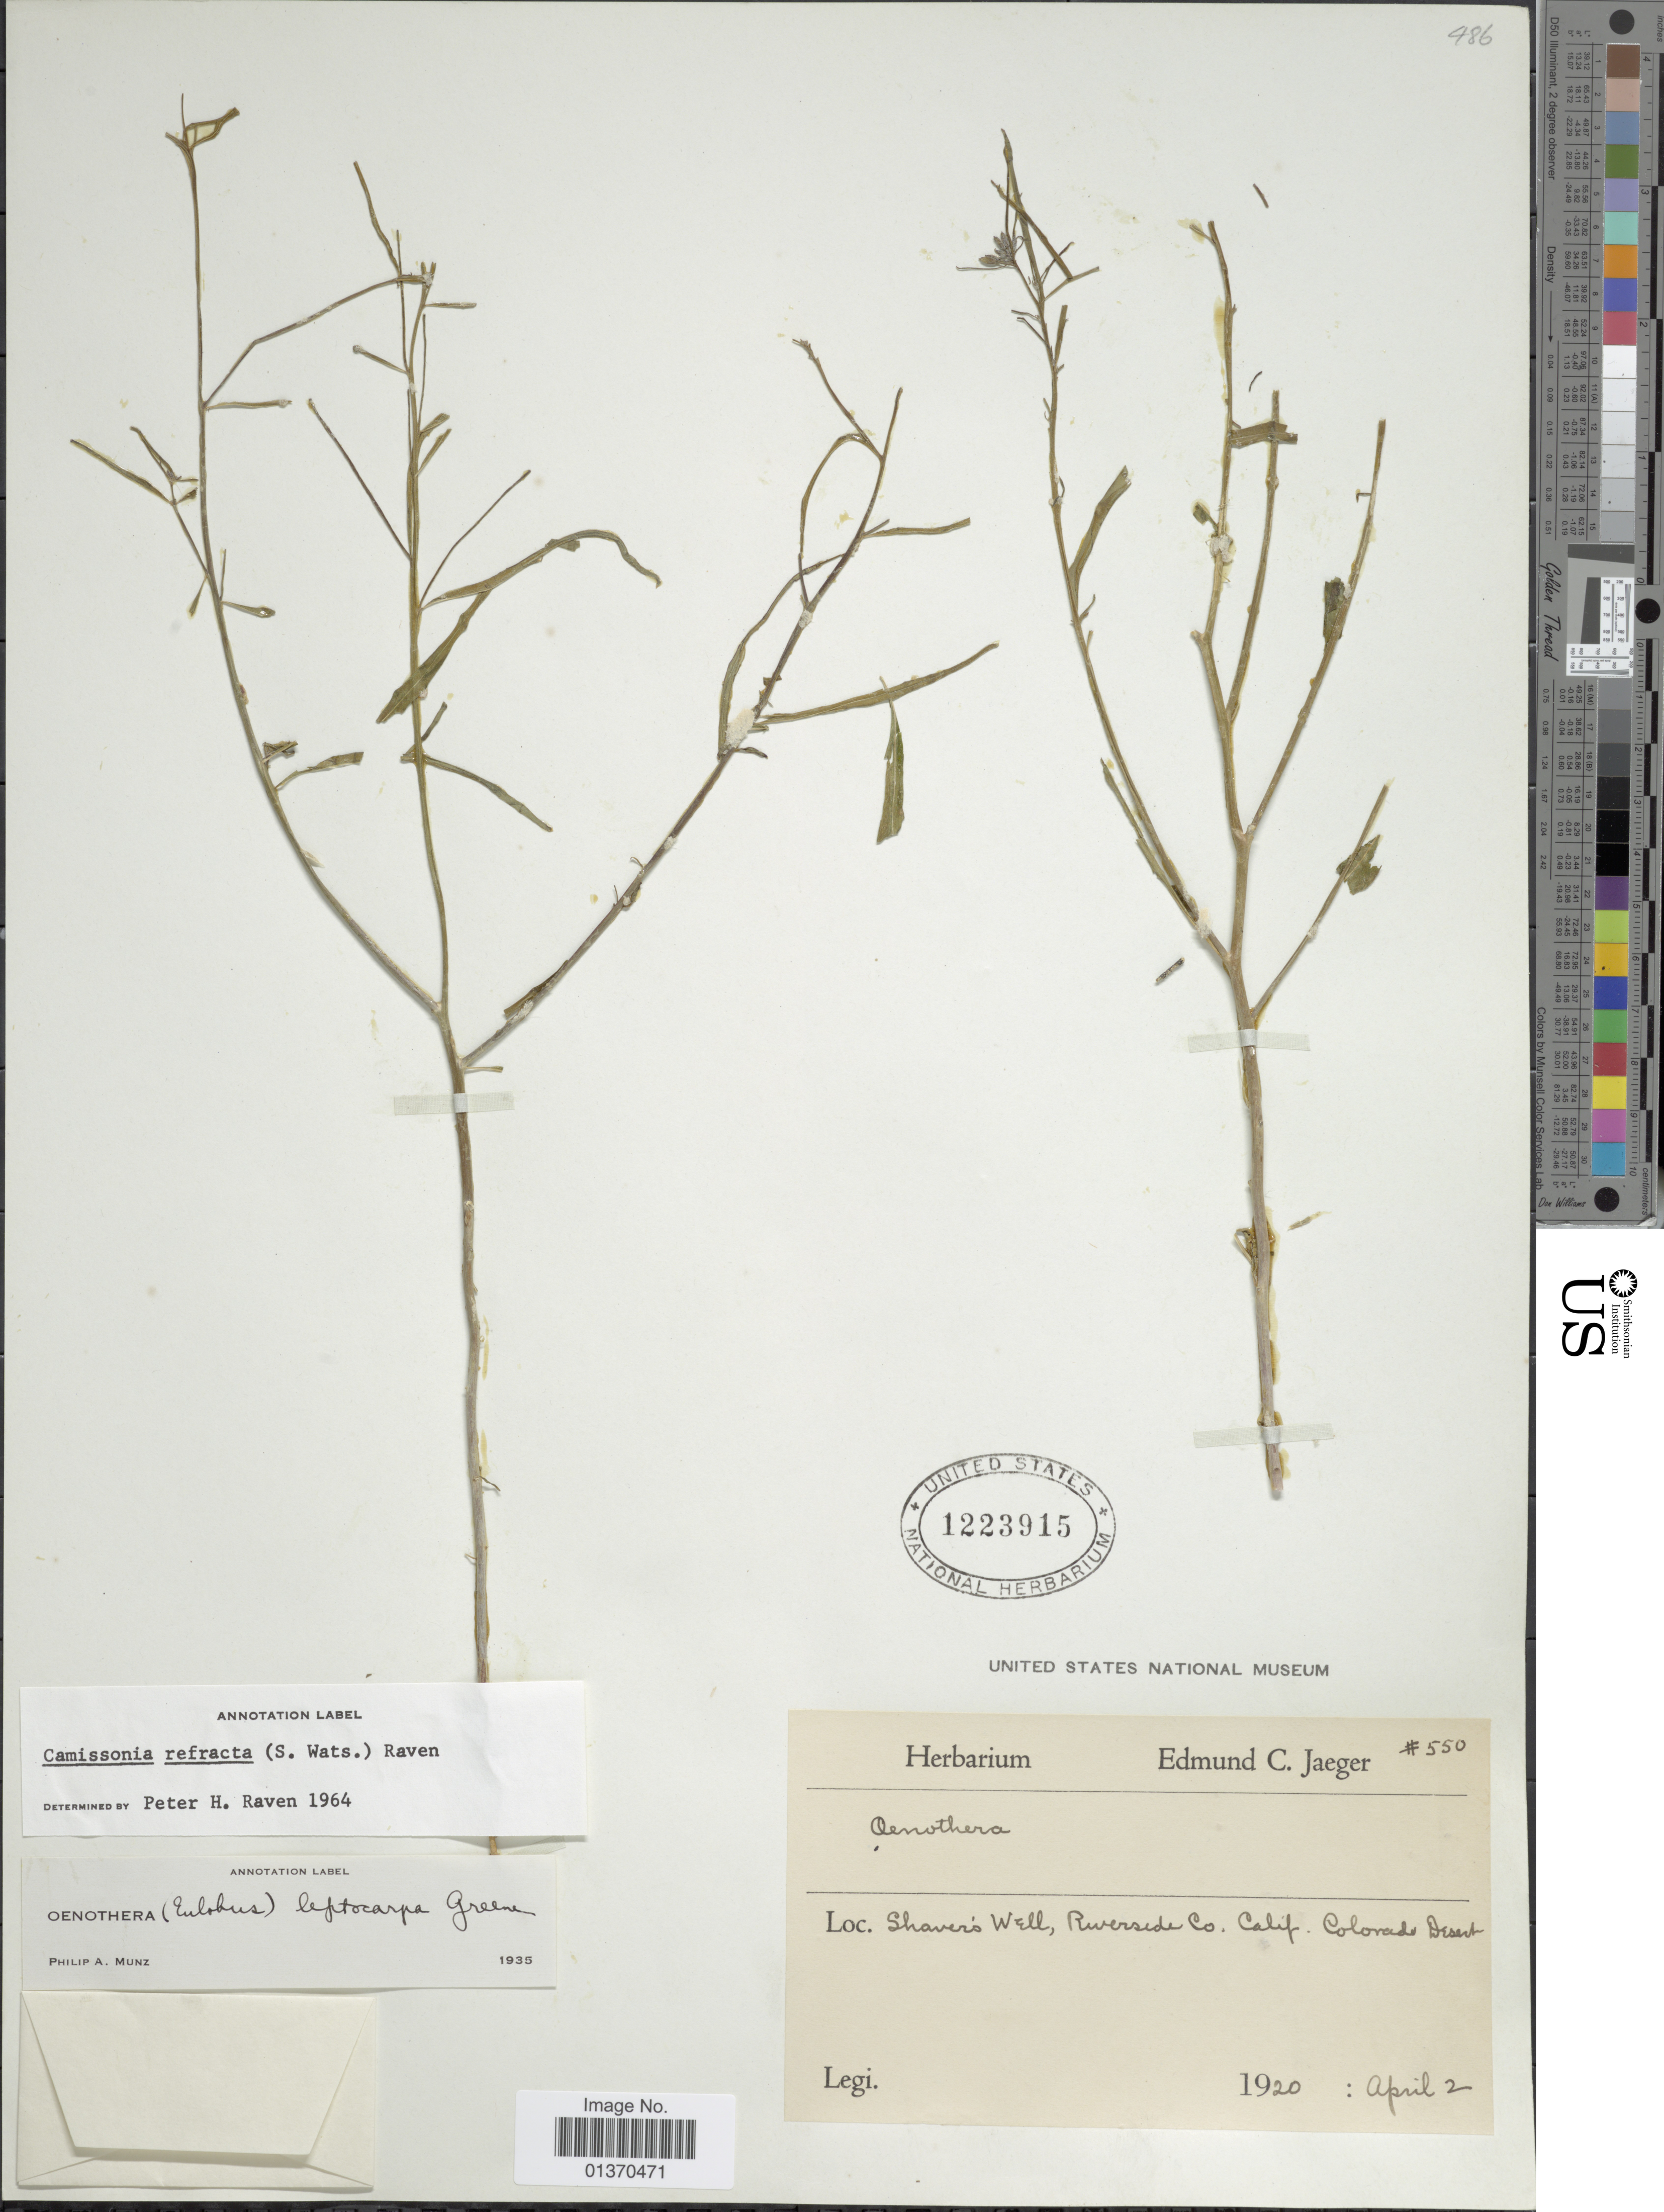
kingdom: Plantae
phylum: Tracheophyta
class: Magnoliopsida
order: Myrtales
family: Onagraceae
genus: Eremothera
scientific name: Eremothera refracta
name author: (S. Watson) W.L. Wagner & Hoch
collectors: E. Jaeger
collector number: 550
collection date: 1920-04-02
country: United States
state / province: California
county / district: Riverside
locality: Shaver's Well, Riverside Co, Colorado Desert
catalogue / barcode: US 1223915